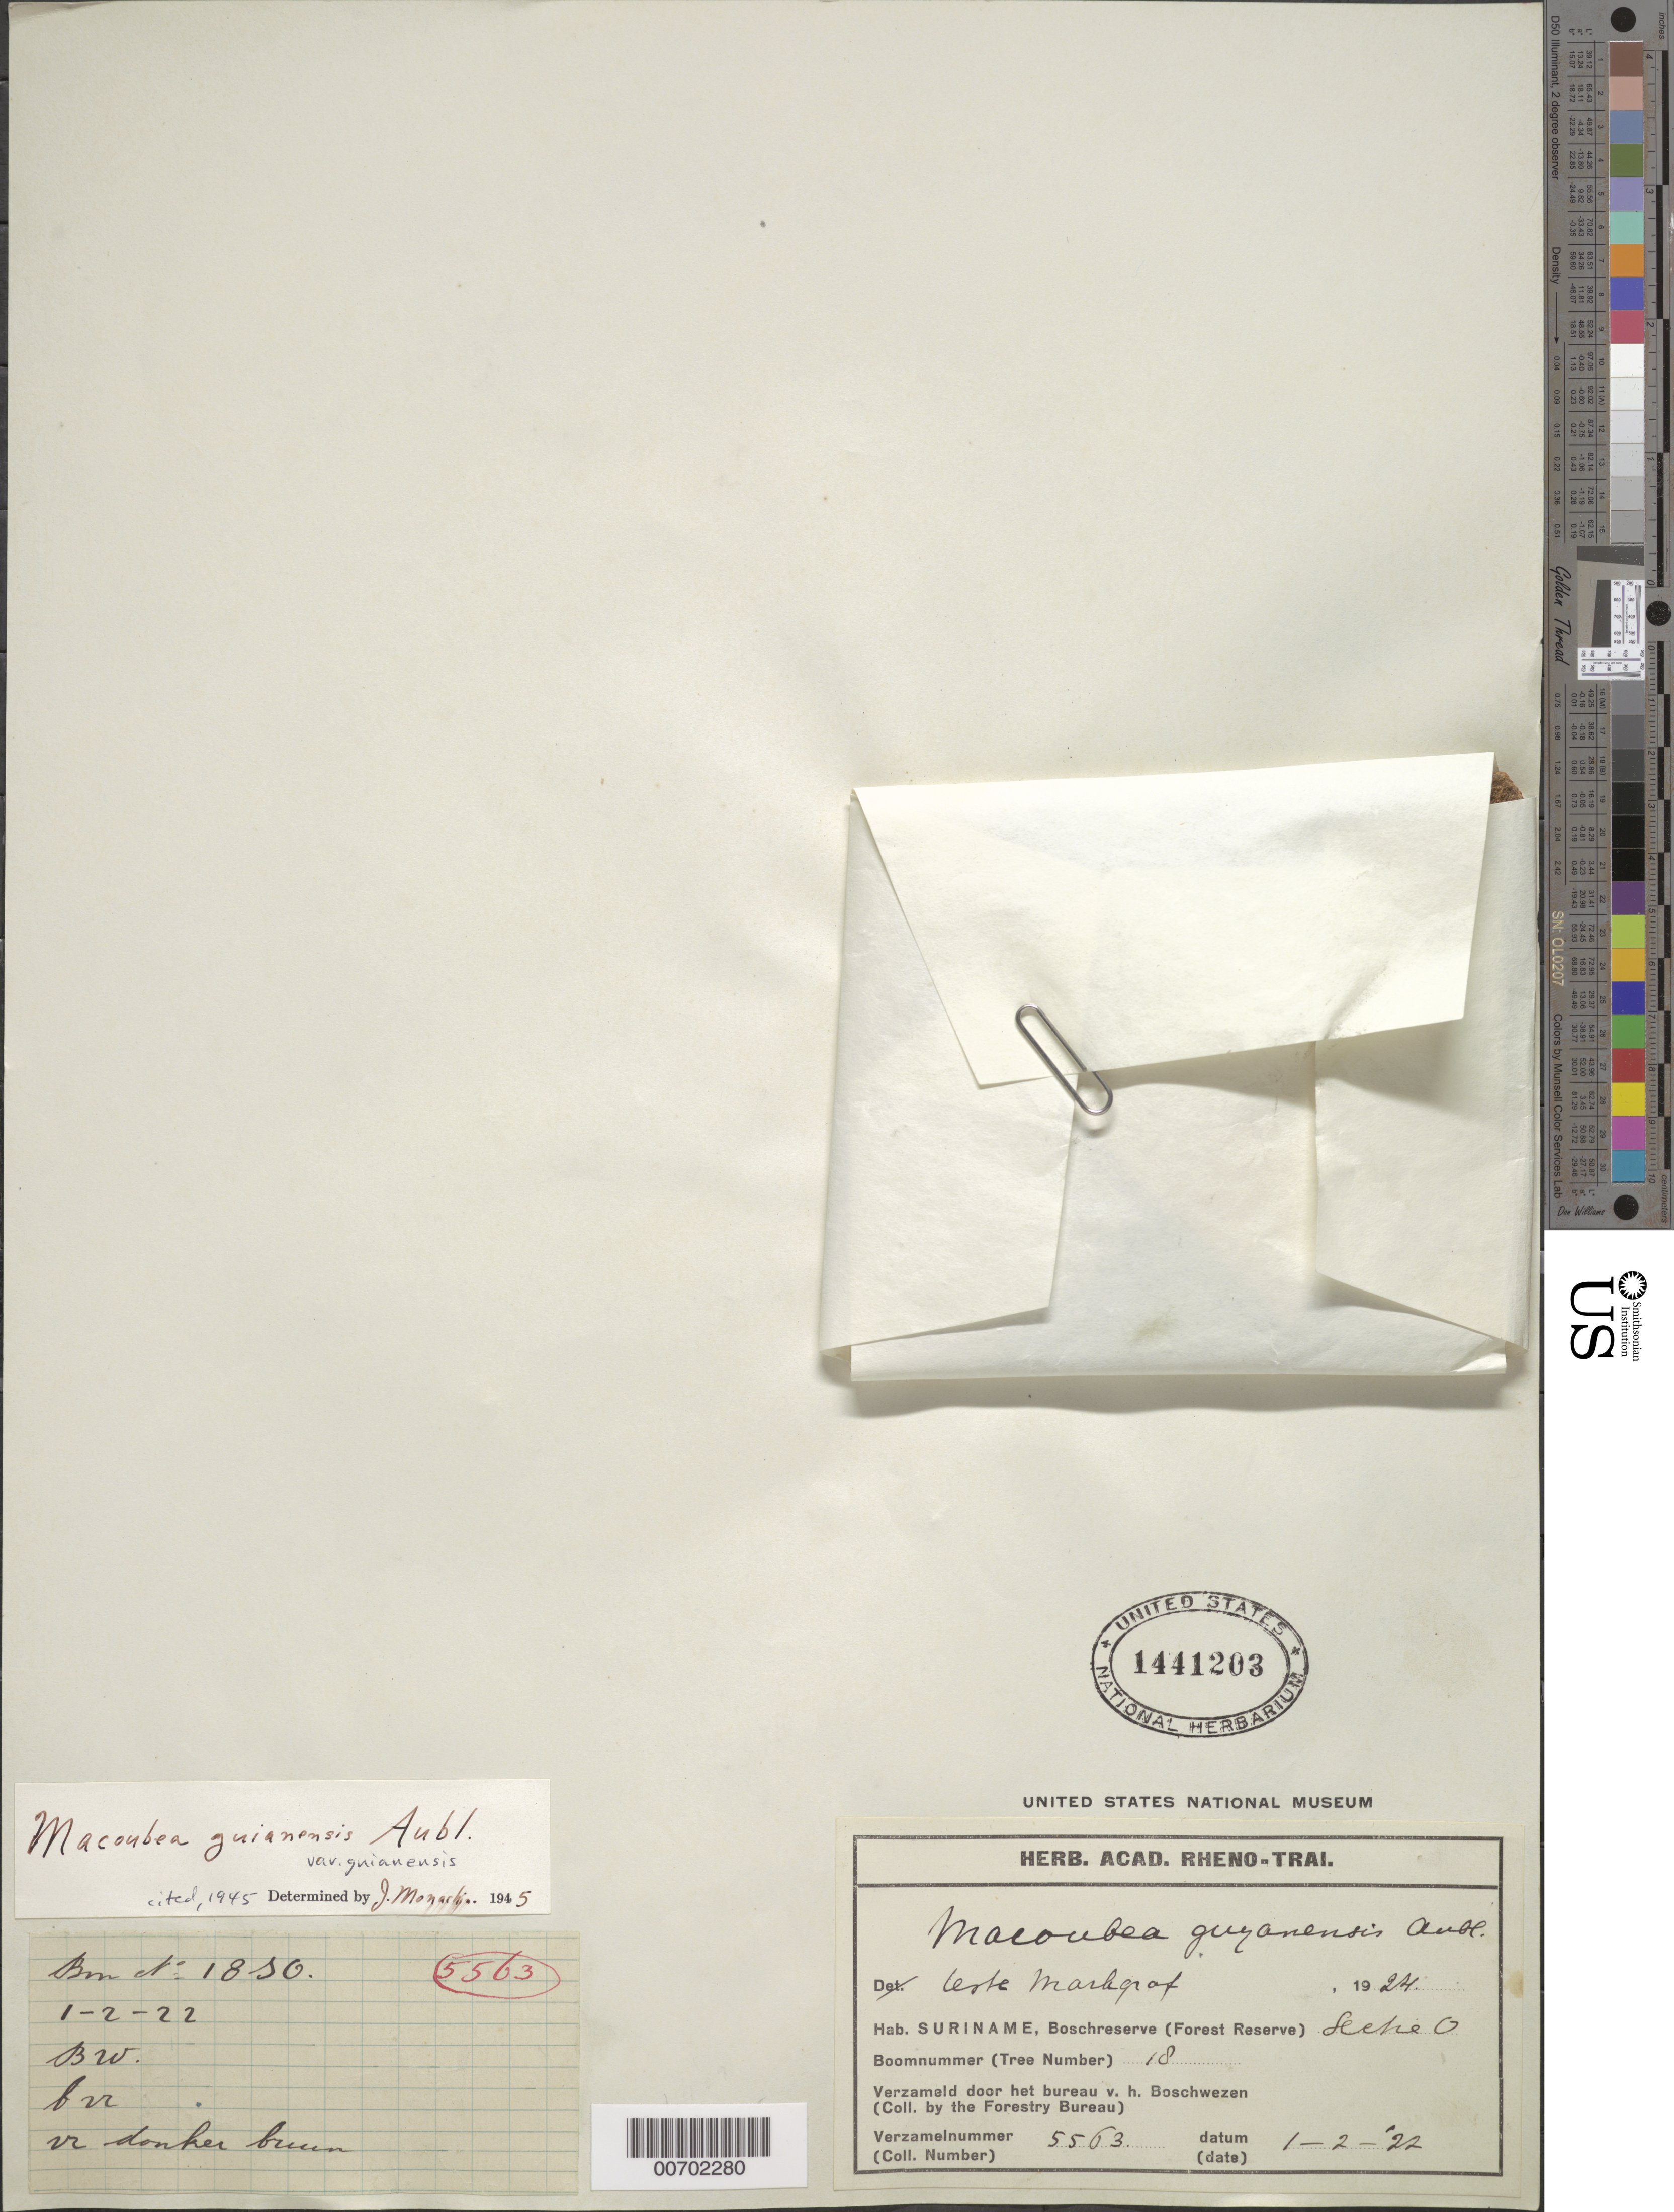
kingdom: Plantae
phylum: Tracheophyta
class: Magnoliopsida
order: Gentianales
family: Apocynaceae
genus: Macoubea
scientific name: Macoubea guianensis var. guianensis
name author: Aubl.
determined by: Monachino, J. V.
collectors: Forestry Bureau-Surinam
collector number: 5563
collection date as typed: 1-Feb-22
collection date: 1922-02-01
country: Suriname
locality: Sectie O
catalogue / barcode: US 1441203